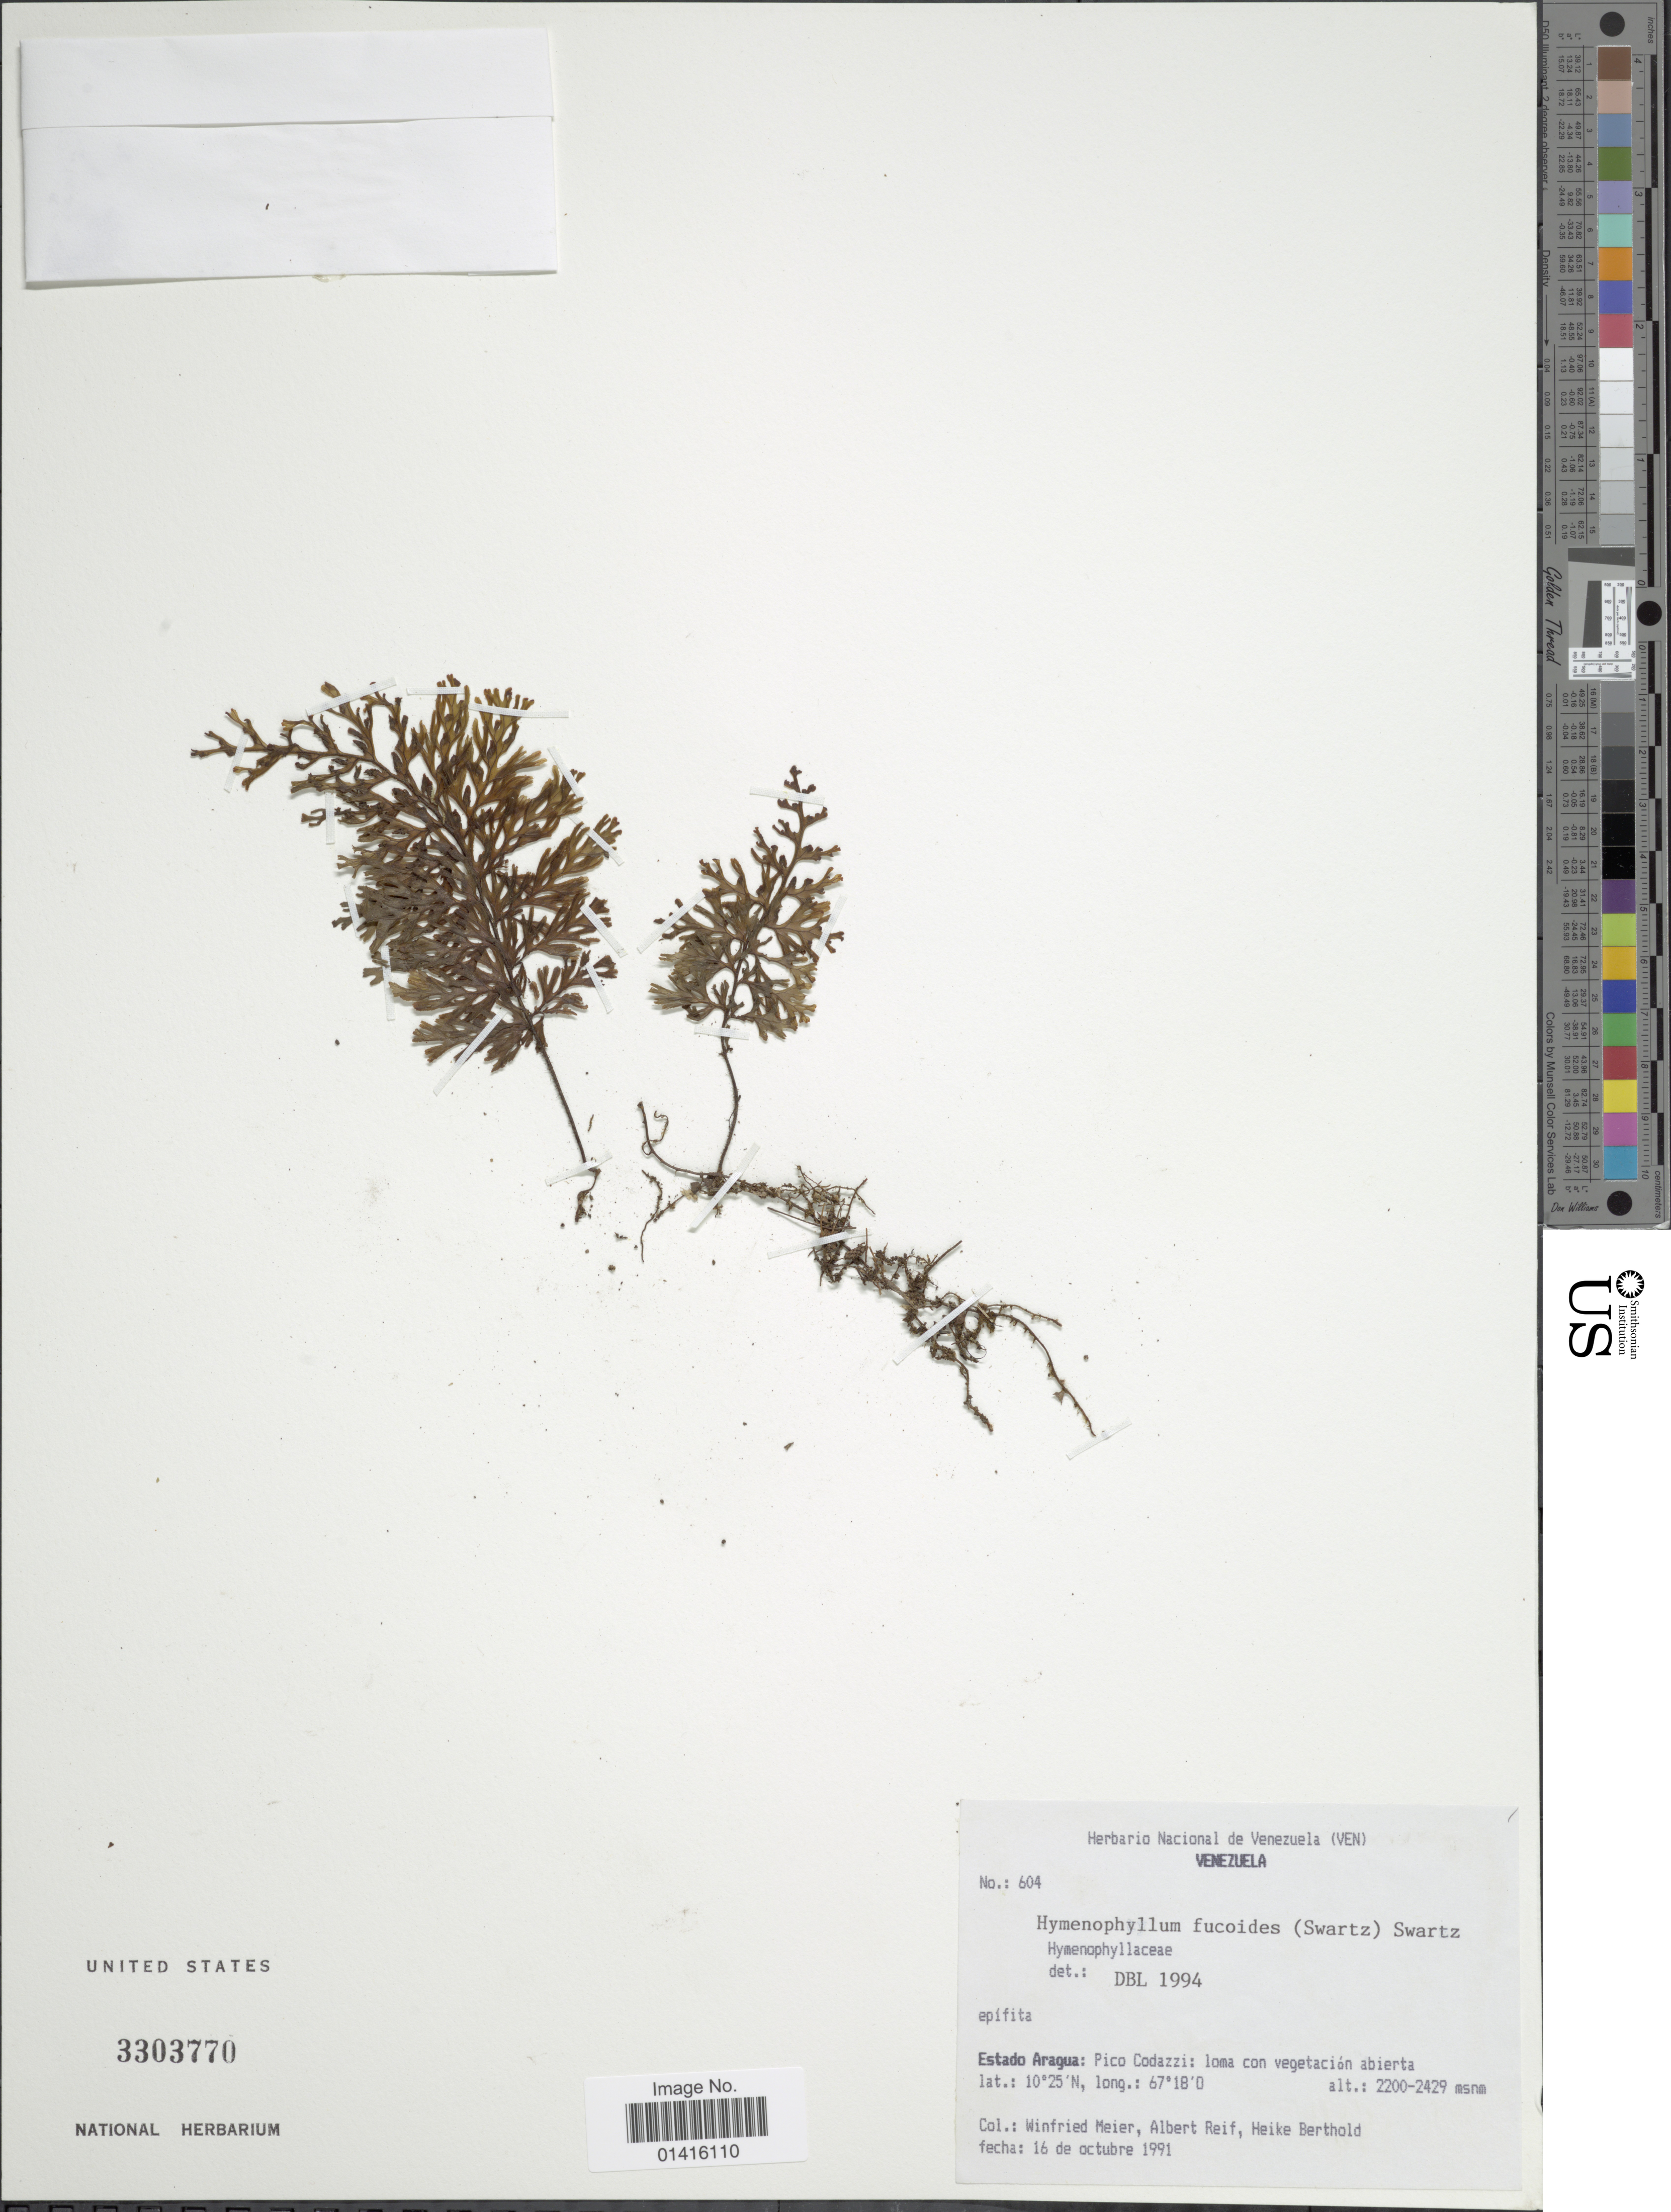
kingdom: Plantae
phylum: Tracheophyta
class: Polypodiopsida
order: Hymenophyllales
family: Hymenophyllaceae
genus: Hymenophyllum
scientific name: Hymenophyllum fucoides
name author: (Sw.) Sw.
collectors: W. Meier, A. Reif & H. Berthold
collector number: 604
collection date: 1991-10-16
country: Venezuela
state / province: Aragua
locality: Estadp Aragua: Pico Codazzi: loma con vegetacion abierta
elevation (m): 2200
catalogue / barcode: US 3303770